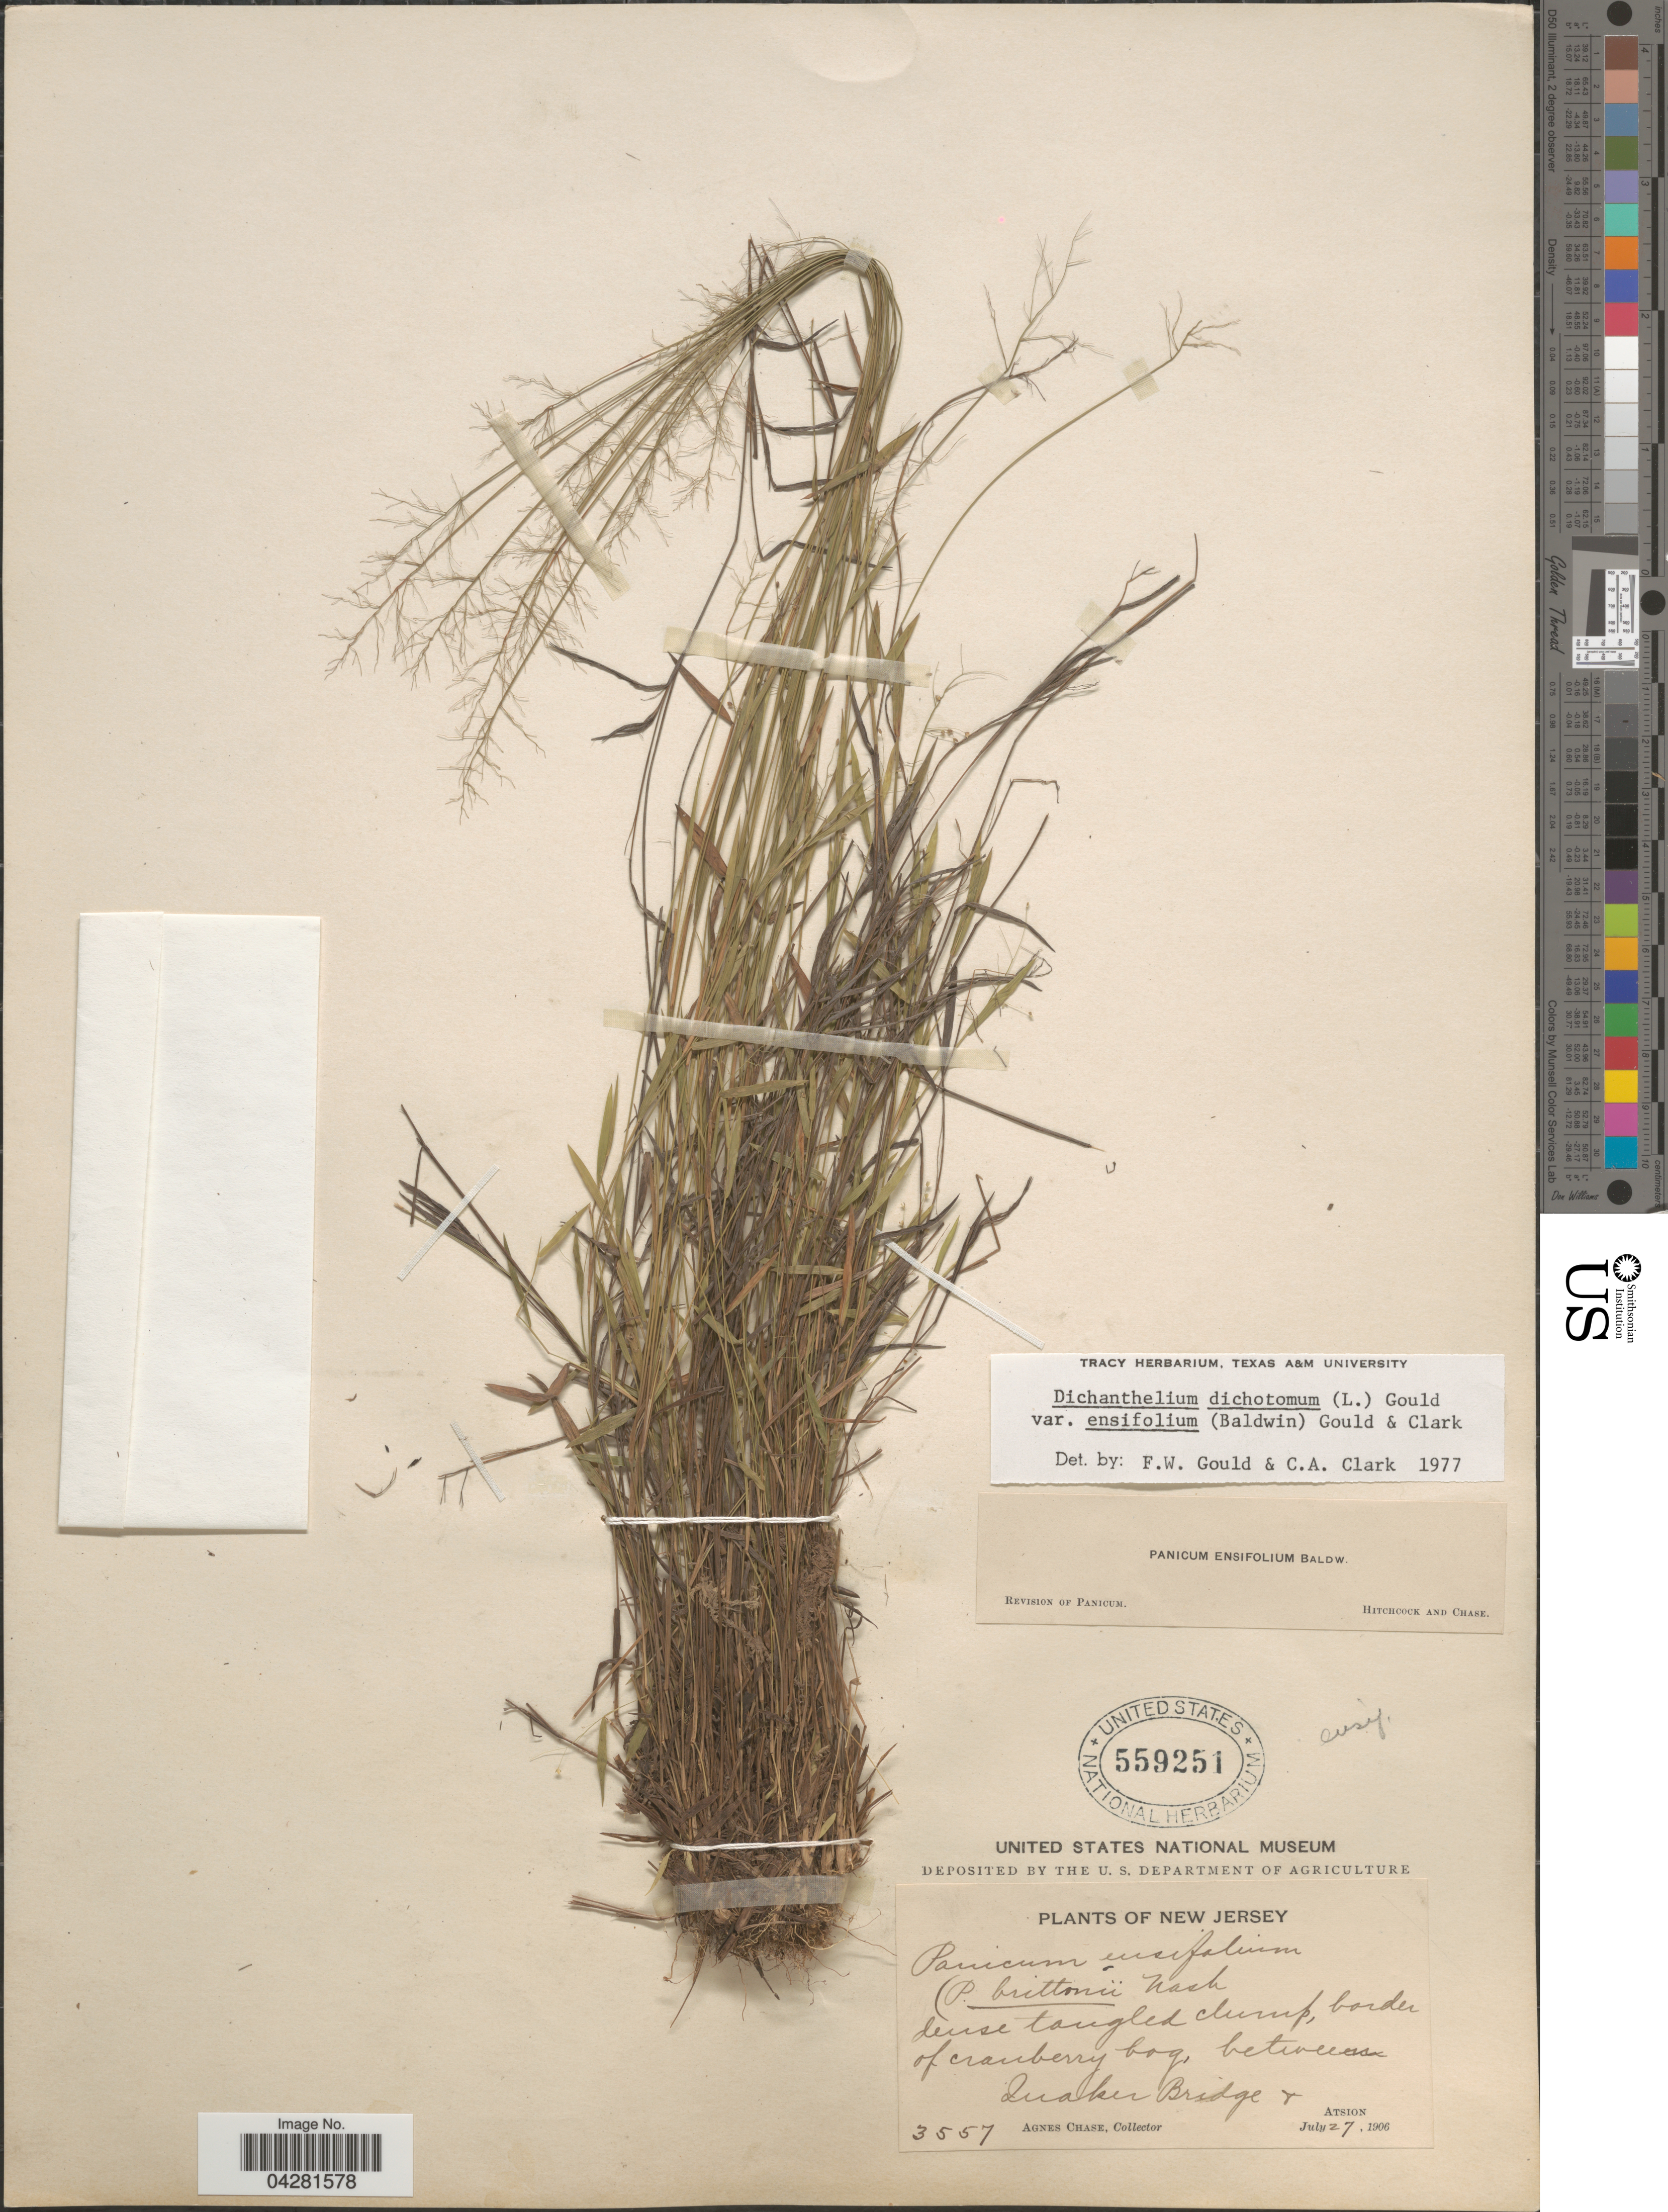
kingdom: Plantae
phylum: Tracheophyta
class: Liliopsida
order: Poales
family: Poaceae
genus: Dichanthelium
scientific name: Dichanthelium ensifolium var. ensifolium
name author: (Baldwin ex Elliot) Gould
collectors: A. Chase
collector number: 3557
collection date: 1906-07-27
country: United States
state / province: New Jersey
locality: Border of cranberry bog, between Quaker Bridge & Atsion.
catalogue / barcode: US 559251